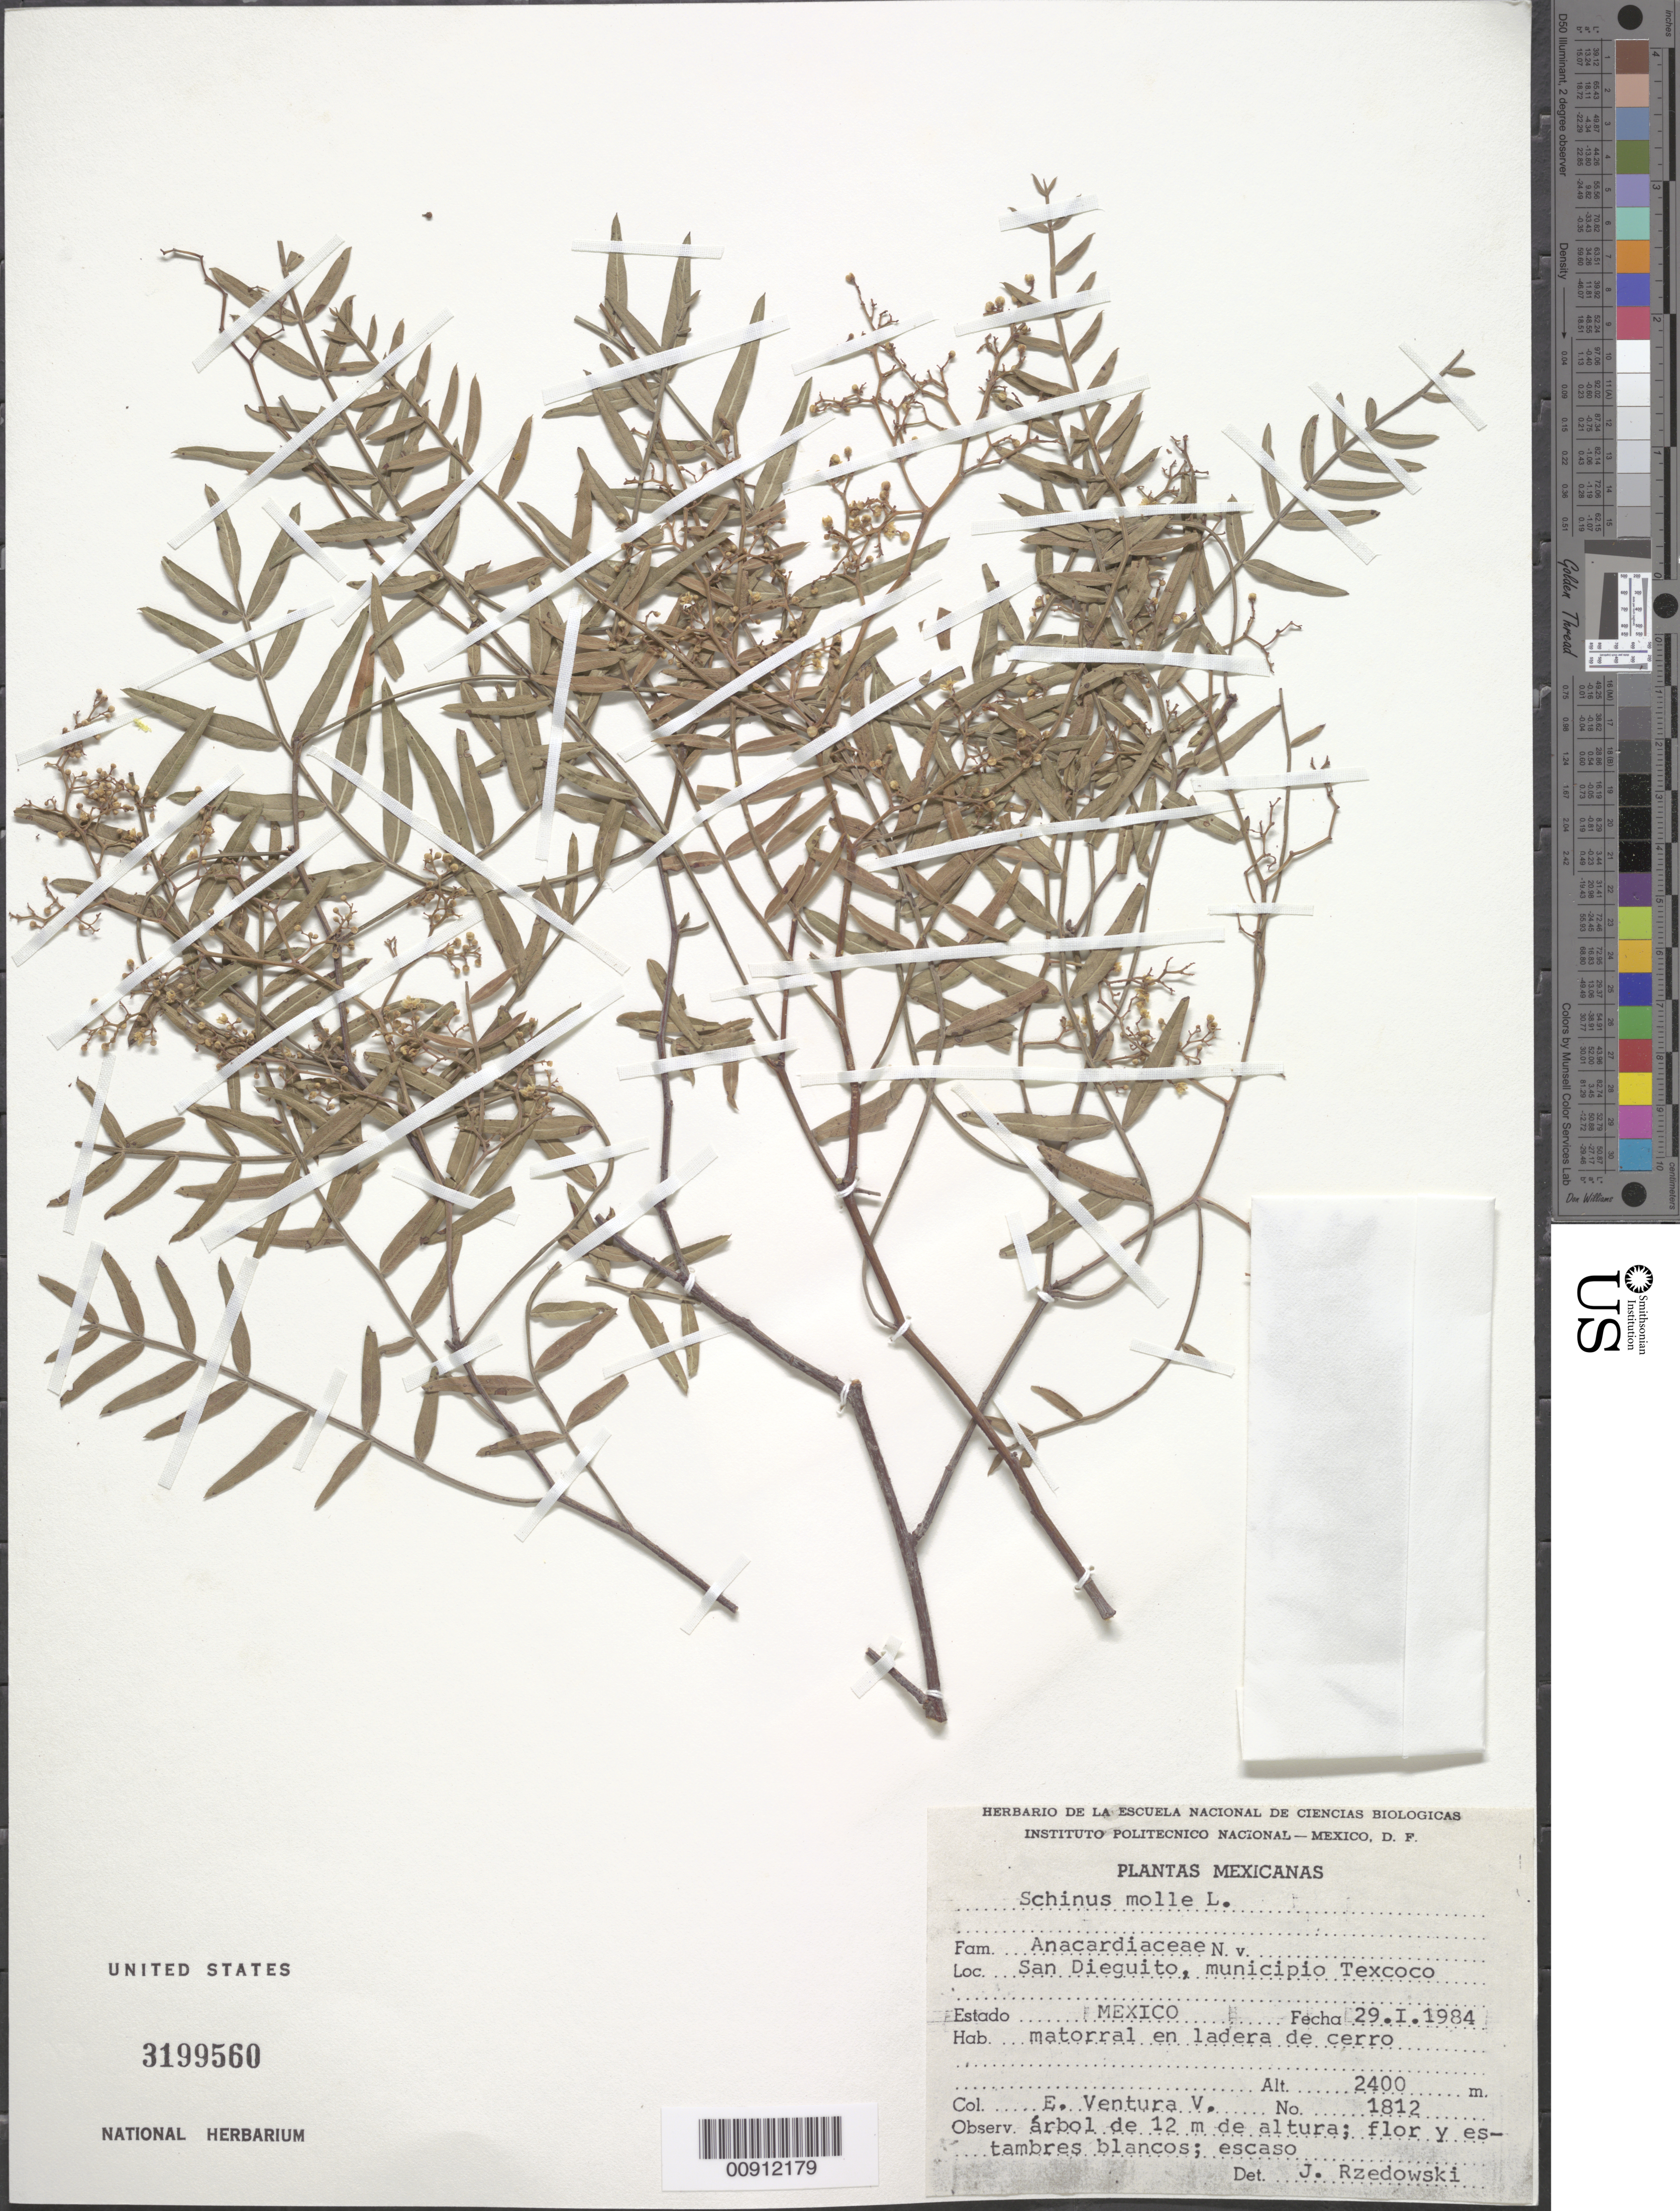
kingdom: Plantae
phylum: Tracheophyta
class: Magnoliopsida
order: Sapindales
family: Anacardiaceae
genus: Schinus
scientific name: Schinus areira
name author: L.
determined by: Mitchell, John D.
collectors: E. Ventura V.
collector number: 1812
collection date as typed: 29 Jan 1984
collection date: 1984-01-29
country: Mexico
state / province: México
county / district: Texcoco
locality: San Dieguito, municipio Texcoco, Estado Mexico.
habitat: Matorral en ladera de cerro.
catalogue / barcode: US 3199560